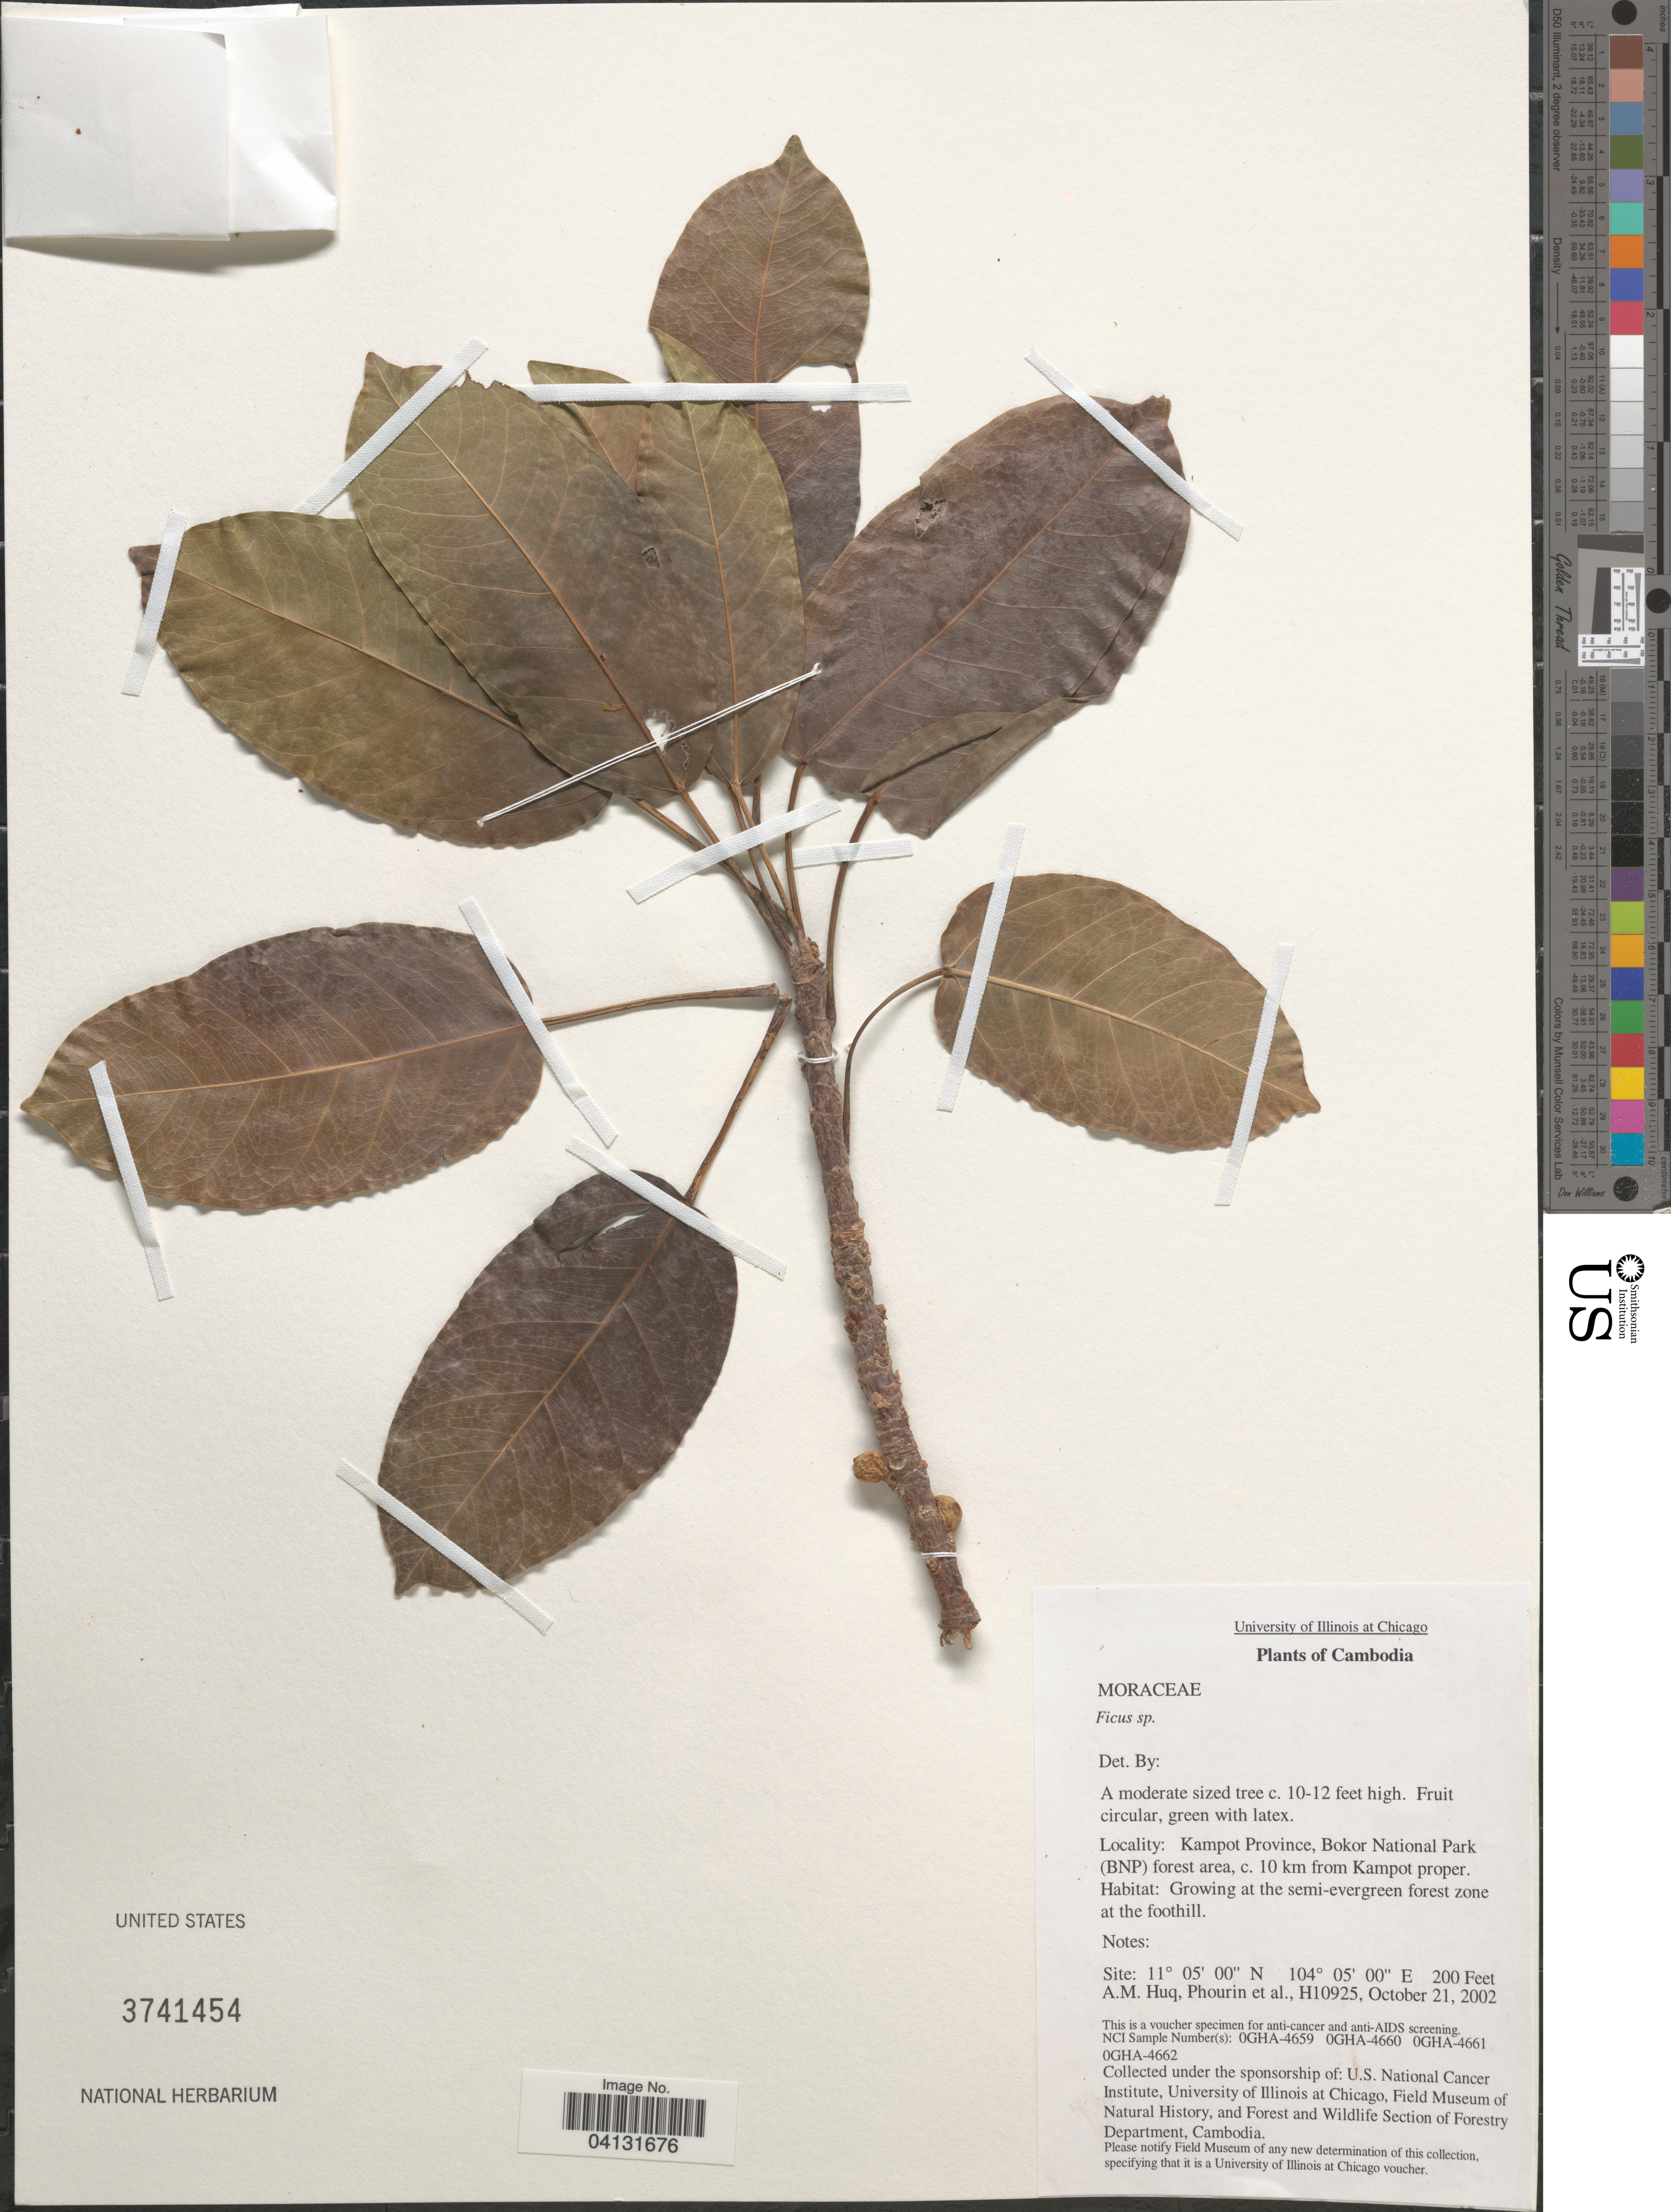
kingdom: Plantae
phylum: Tracheophyta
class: Magnoliopsida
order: Rosales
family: Moraceae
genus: Ficus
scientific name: Ficus sp.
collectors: A. M. Huq, -- Phourin & et al.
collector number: H10925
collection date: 2002-10-21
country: Cambodia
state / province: Kâmpât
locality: Kampot Province, Bokor National Park (BNP) forest area, c. 10 km from Kampot proper.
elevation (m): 61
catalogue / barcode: US 3741454